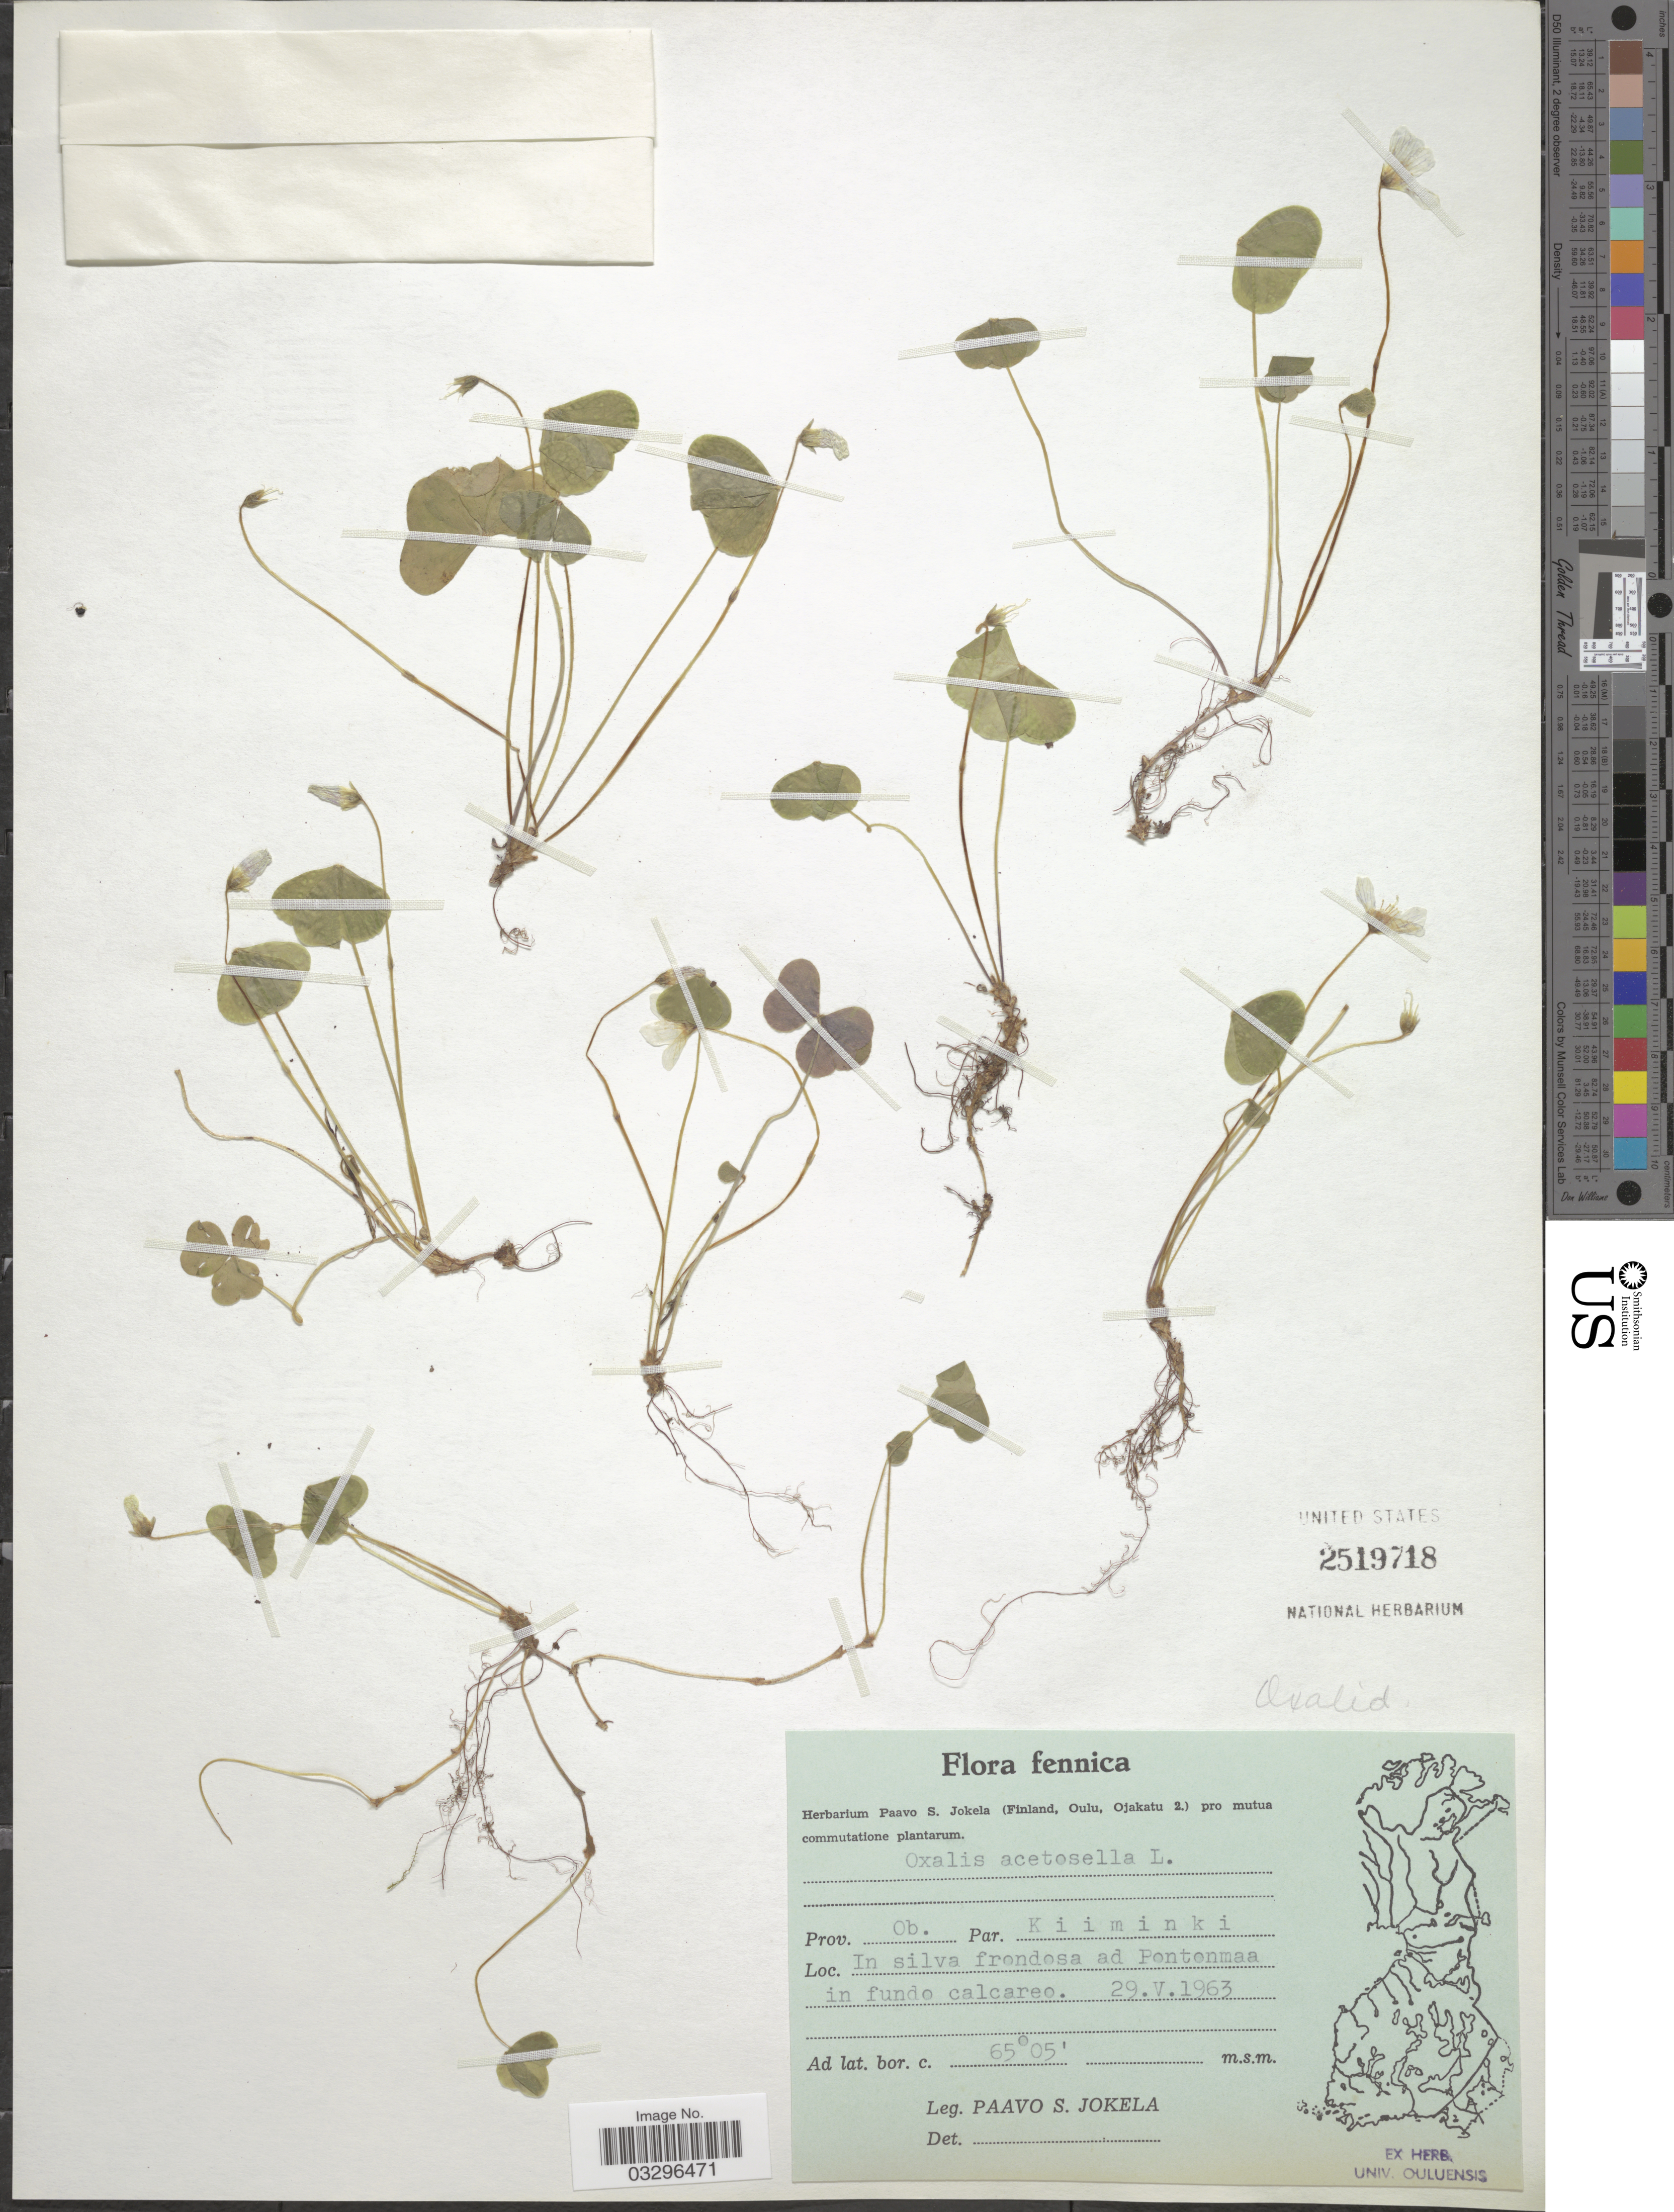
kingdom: Plantae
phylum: Tracheophyta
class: Magnoliopsida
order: Oxalidales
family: Oxalidaceae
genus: Oxalis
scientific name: Oxalis acetosella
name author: L.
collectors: P. Jokela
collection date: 1963-05-29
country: Finland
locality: Fennica. Prov. Ob. Par. Kiiminki. In silva frondosa ad Pontonmaa in fundo calcareo.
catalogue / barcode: US 2519718